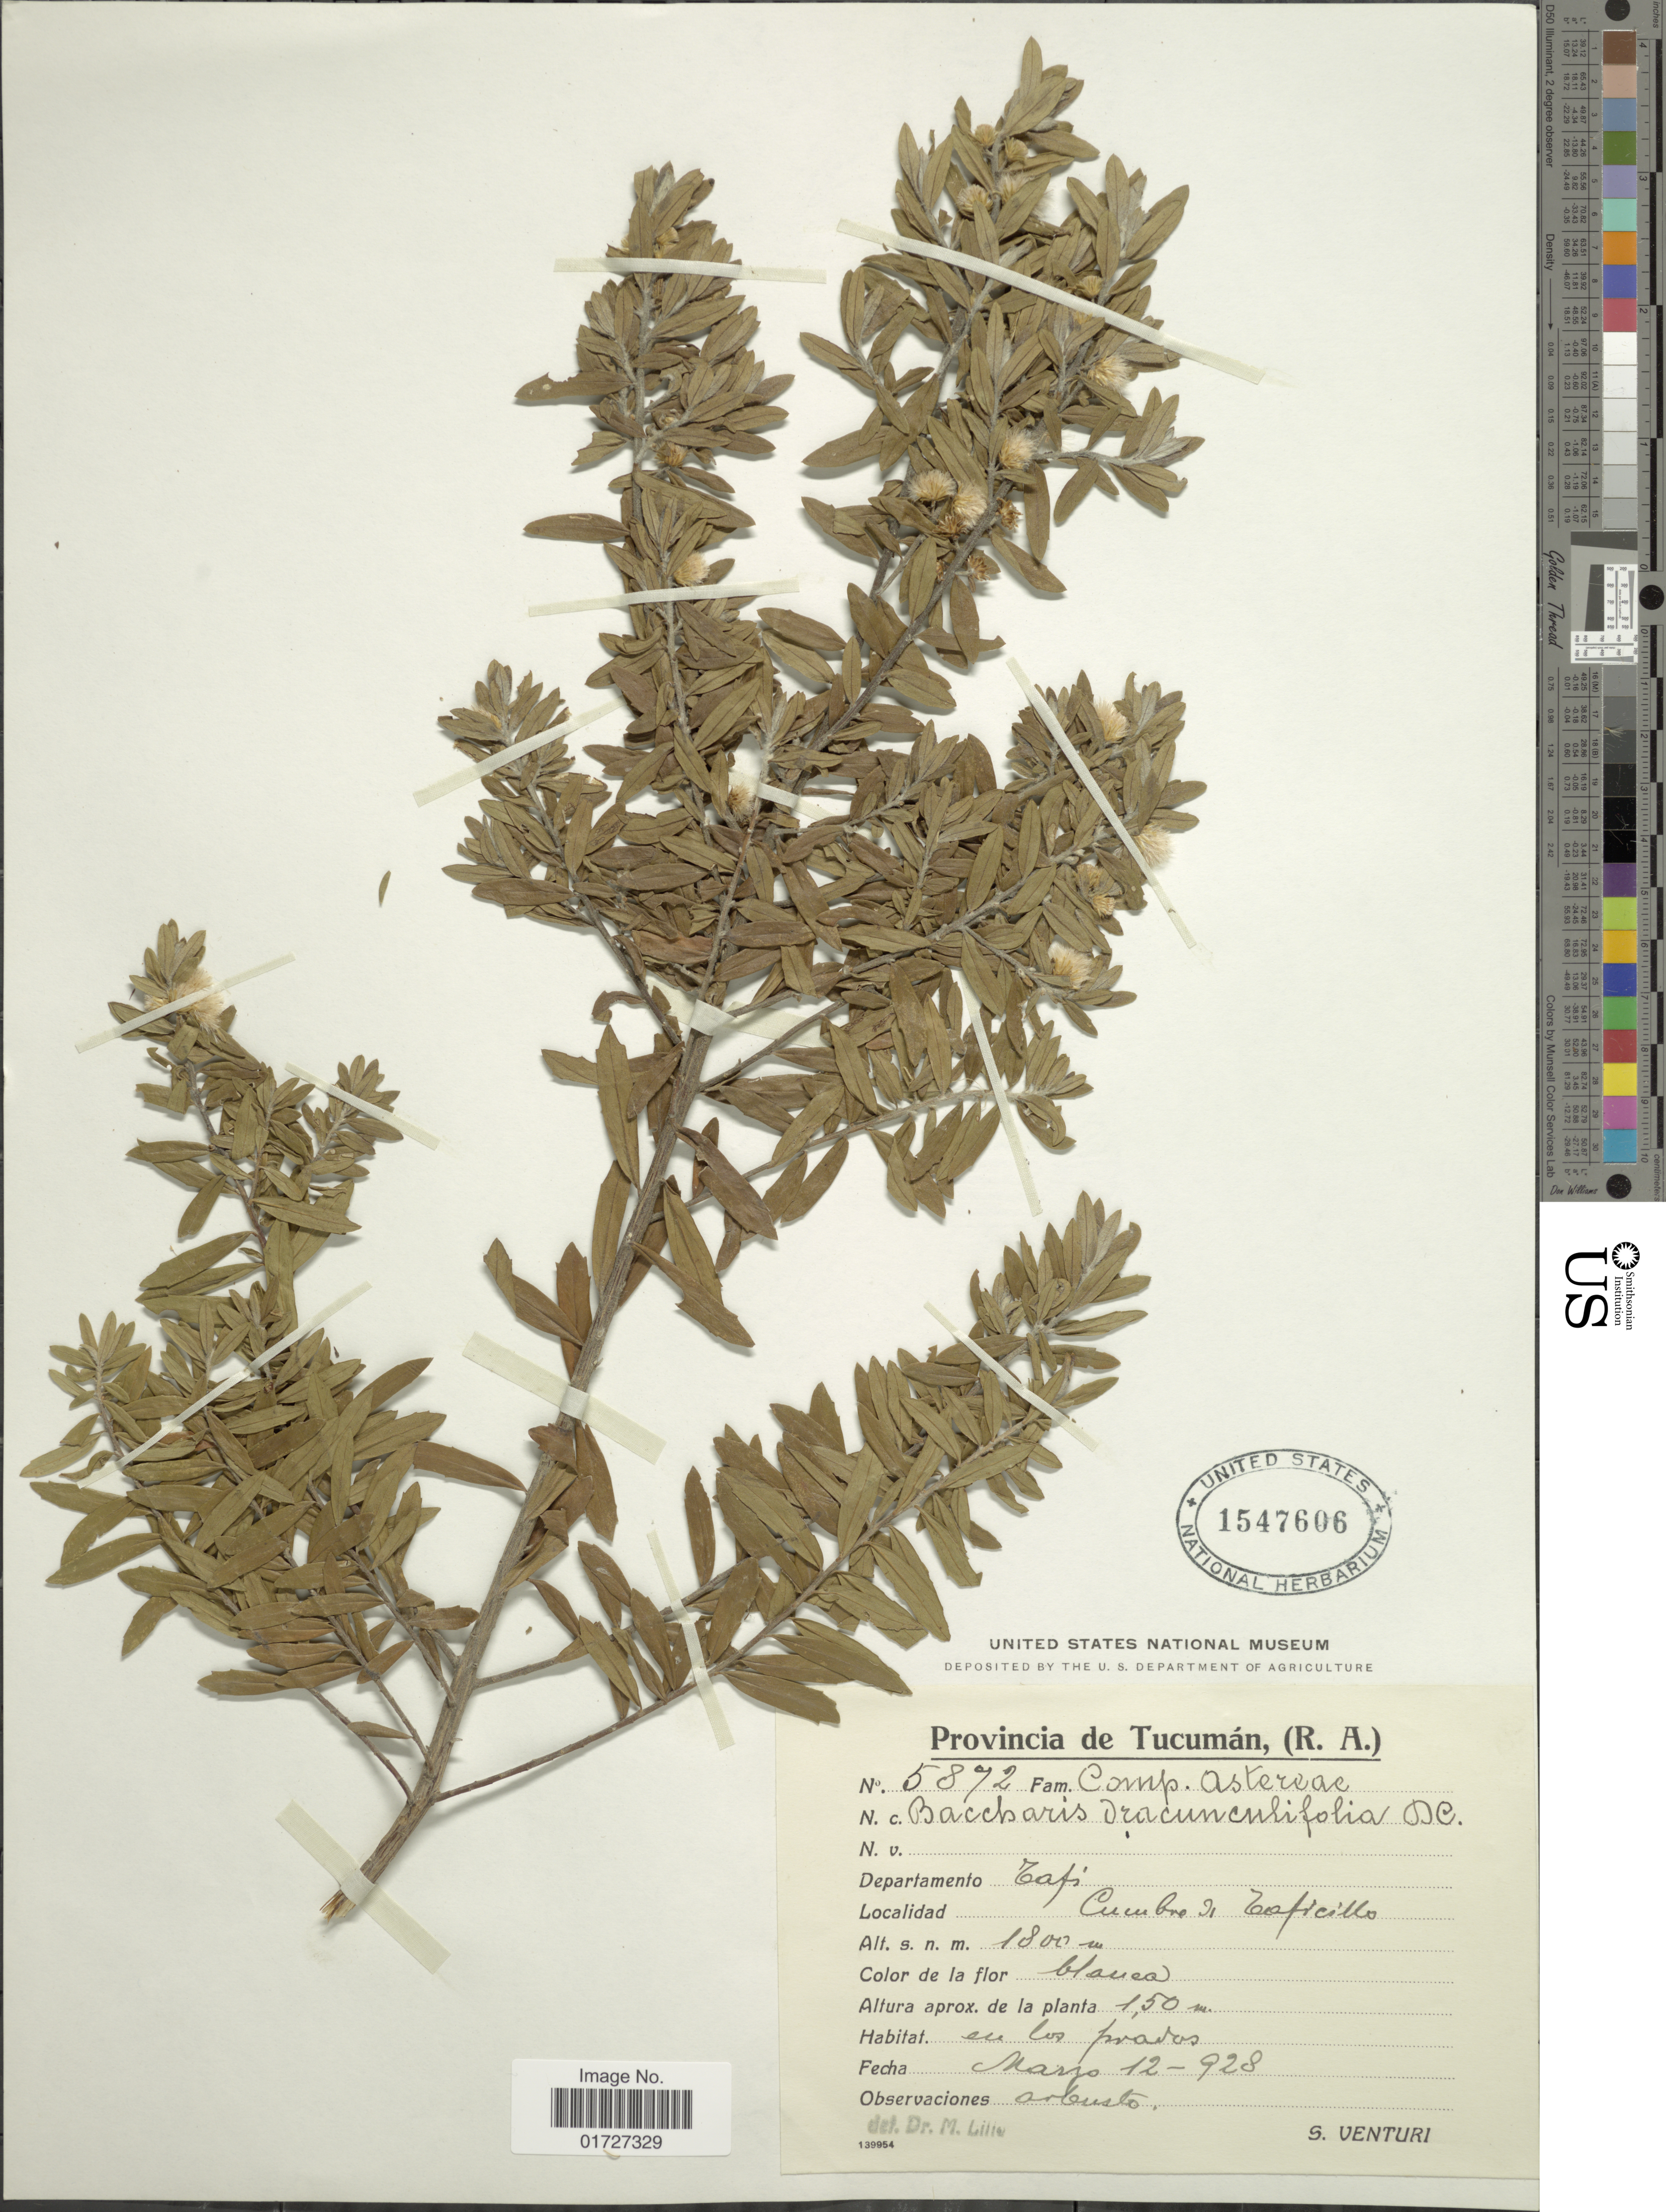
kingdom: Plantae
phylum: Tracheophyta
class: Magnoliopsida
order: Asterales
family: Asteraceae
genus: Baccharis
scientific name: Baccharis dracunculifolia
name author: DC.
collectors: S. Venturi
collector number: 5872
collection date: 1928-03-12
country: Argentina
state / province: Tucuman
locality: Departamento Tafi, Cumbre de Taficillo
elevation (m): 1800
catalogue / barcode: US 1547606